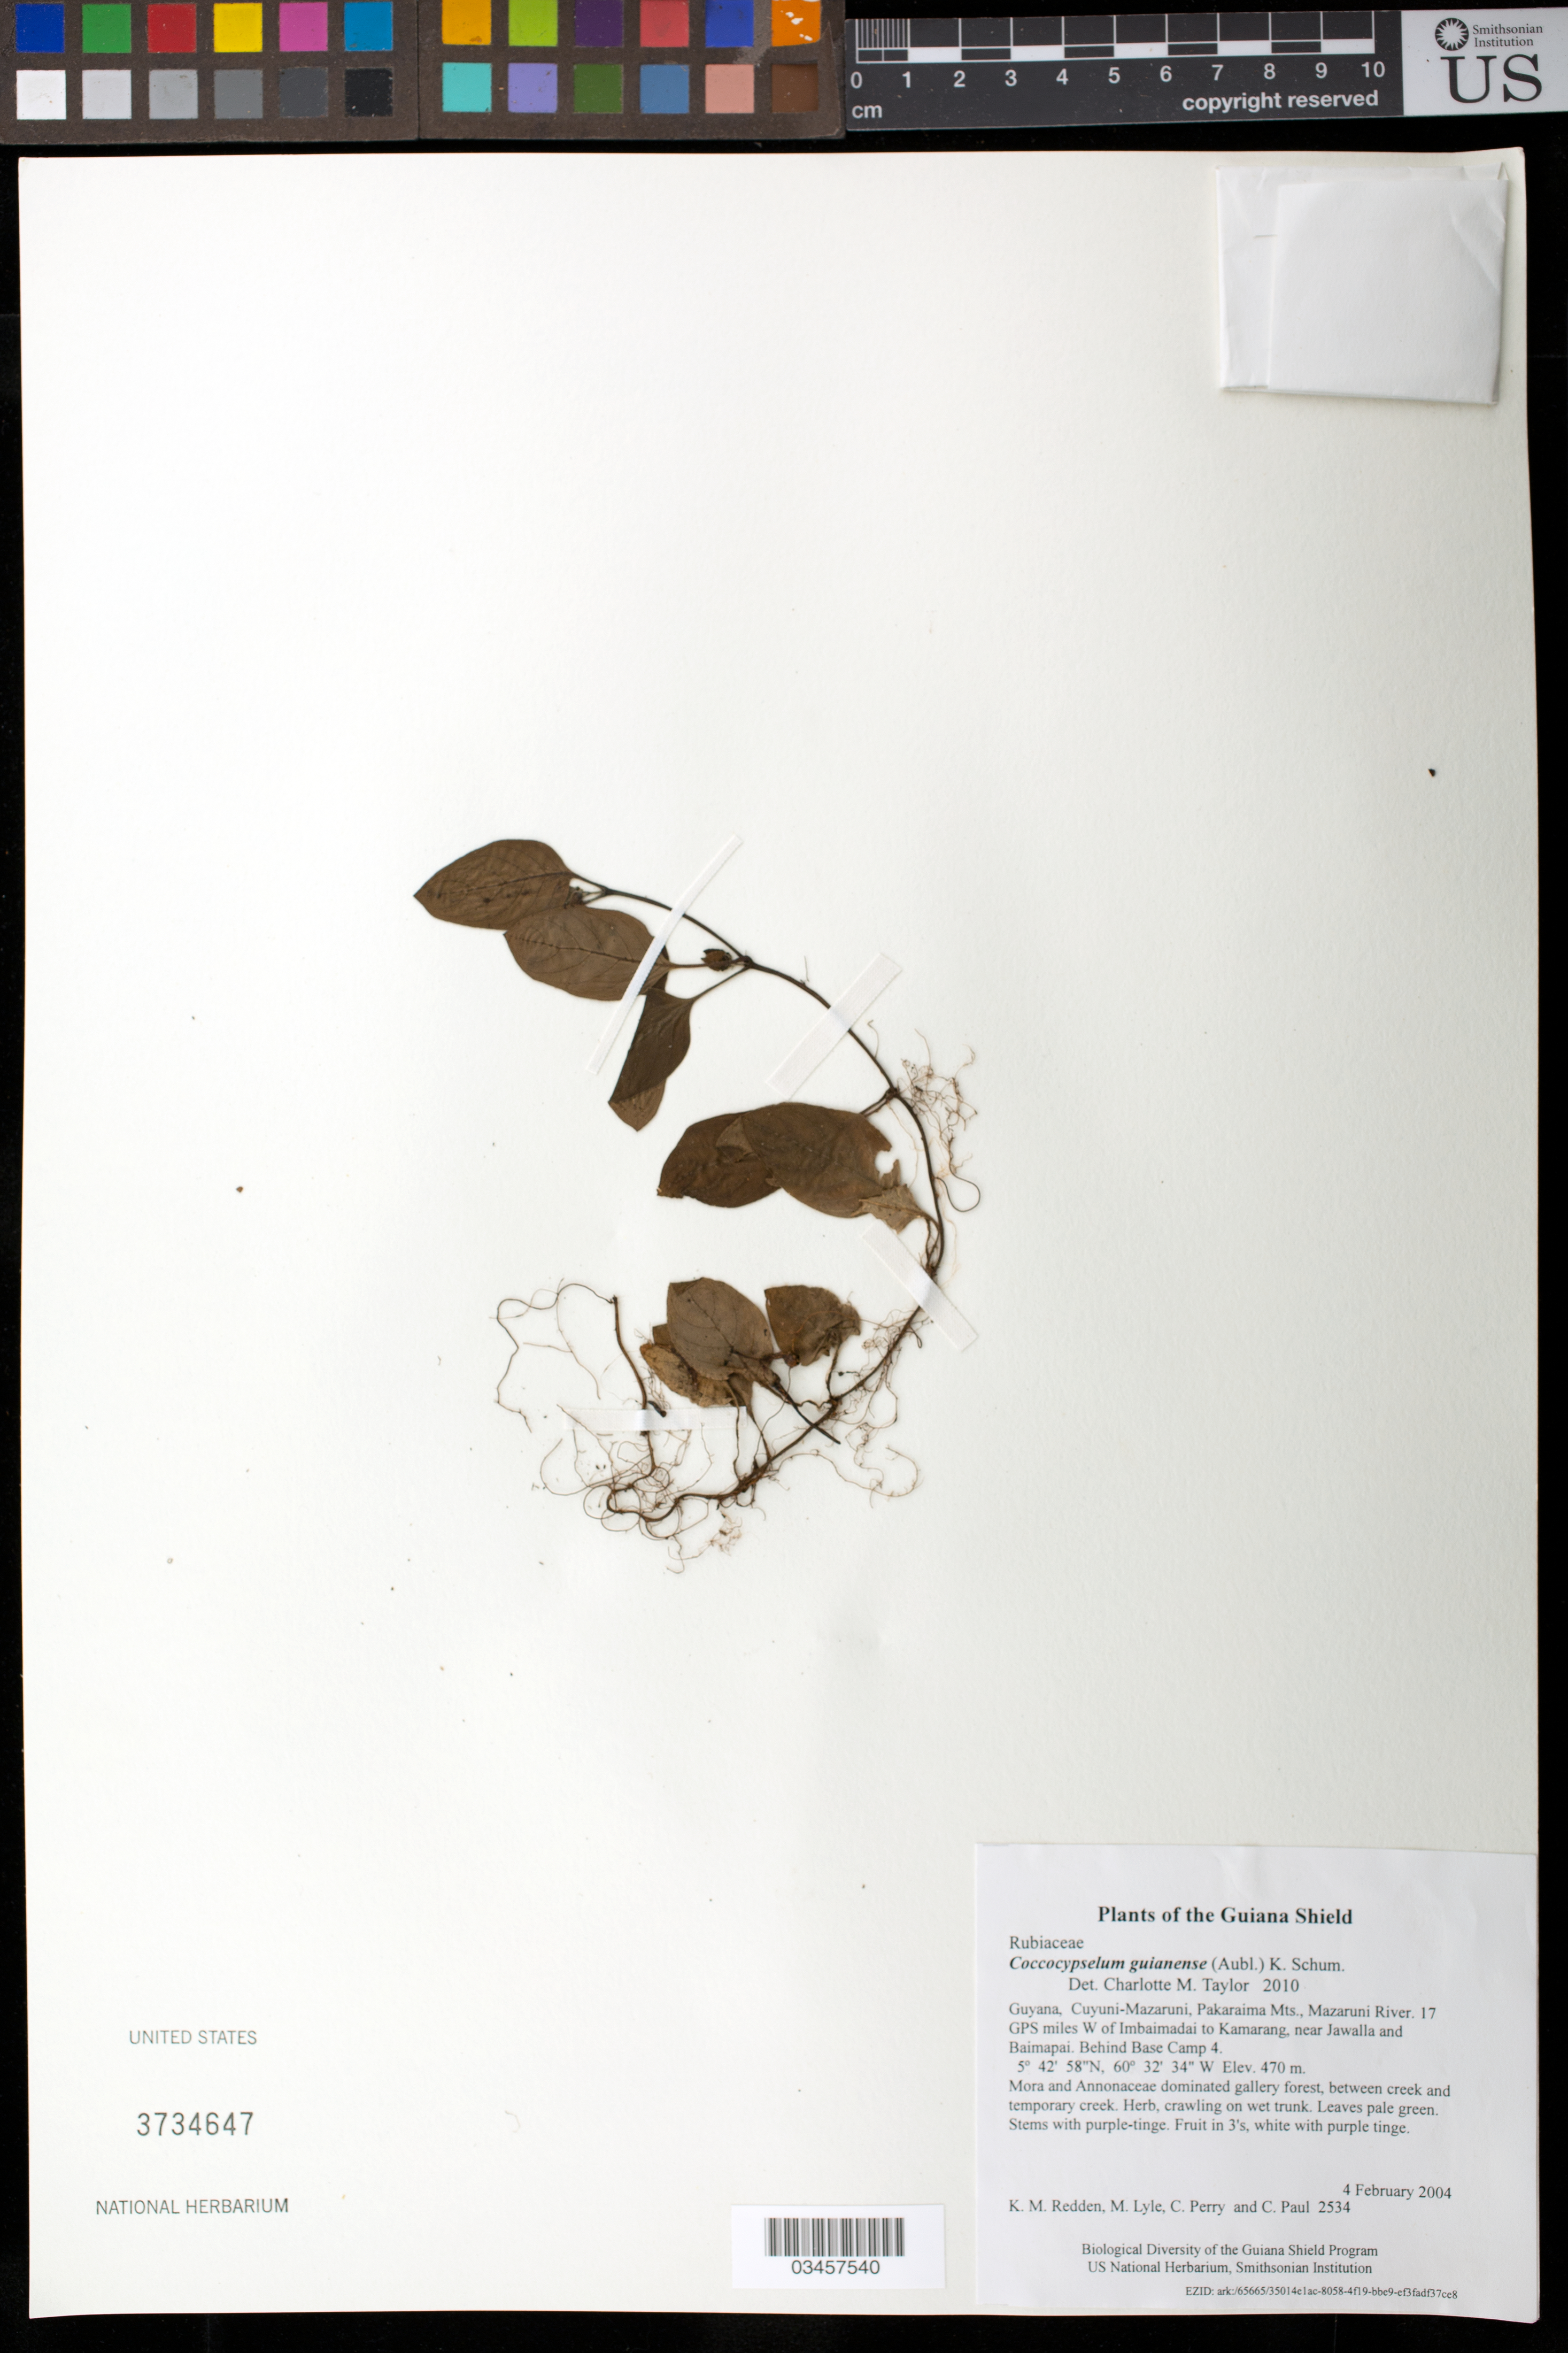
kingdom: Plantae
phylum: Tracheophyta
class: Magnoliopsida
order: Gentianales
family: Rubiaceae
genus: Coccocypselum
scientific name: Coccocypselum guianense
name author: (Aubl.) K. Schum.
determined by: Taylor, Charlotte M.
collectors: K. M. Redden, M. Lyle, C. Perry & C. Paul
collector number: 2534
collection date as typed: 4 February 2004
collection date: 2004-02-04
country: Guyana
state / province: Cuyuni-Mazaruni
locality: Pakaraima Mts., Mazaruni River. 17 GPS miles W of Imbaimadai to Kamarang, near Jawalla and Baimapai. Behind Base Camp 4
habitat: Mora and Annonaceae dominated gallery forest, between creek and temporary creek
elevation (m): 470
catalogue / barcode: US 3734647